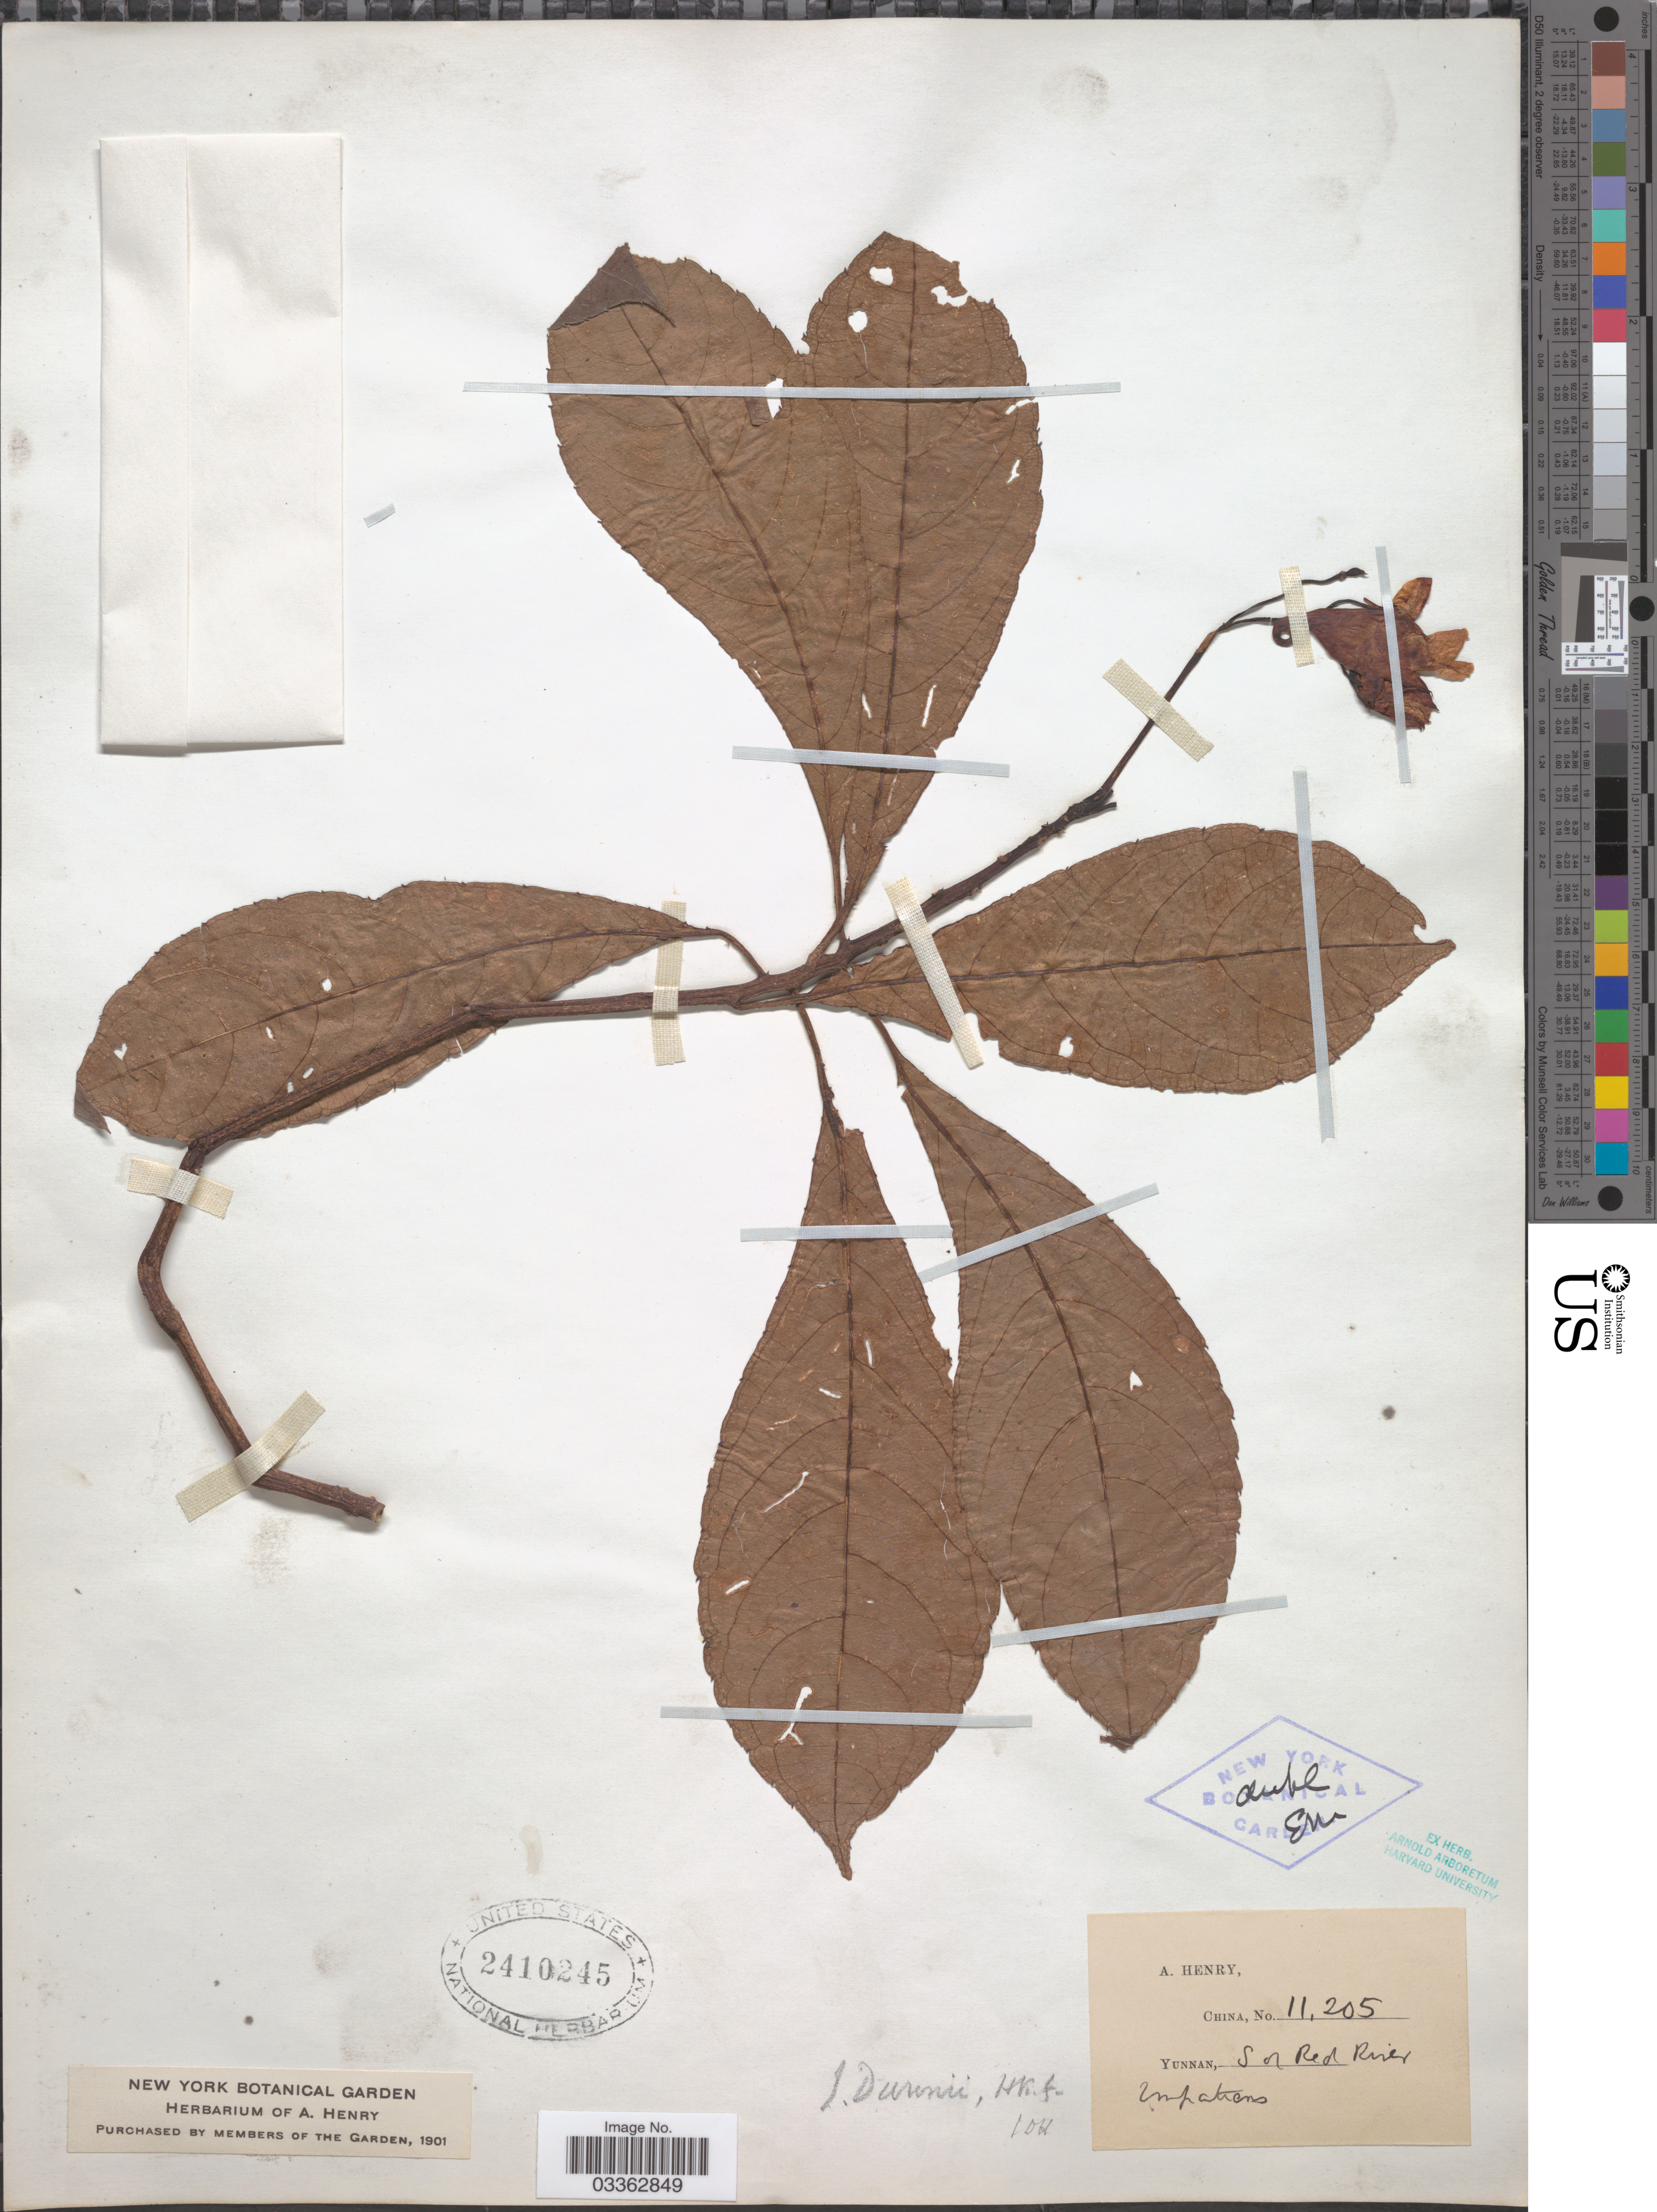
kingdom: Plantae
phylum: Tracheophyta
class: Magnoliopsida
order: Ericales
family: Balsaminaceae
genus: Impatiens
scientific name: Impatiens dunnii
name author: Hook. f.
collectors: A. Henry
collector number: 11205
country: China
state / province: Yunnan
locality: S of Red River.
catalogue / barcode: US 2410245